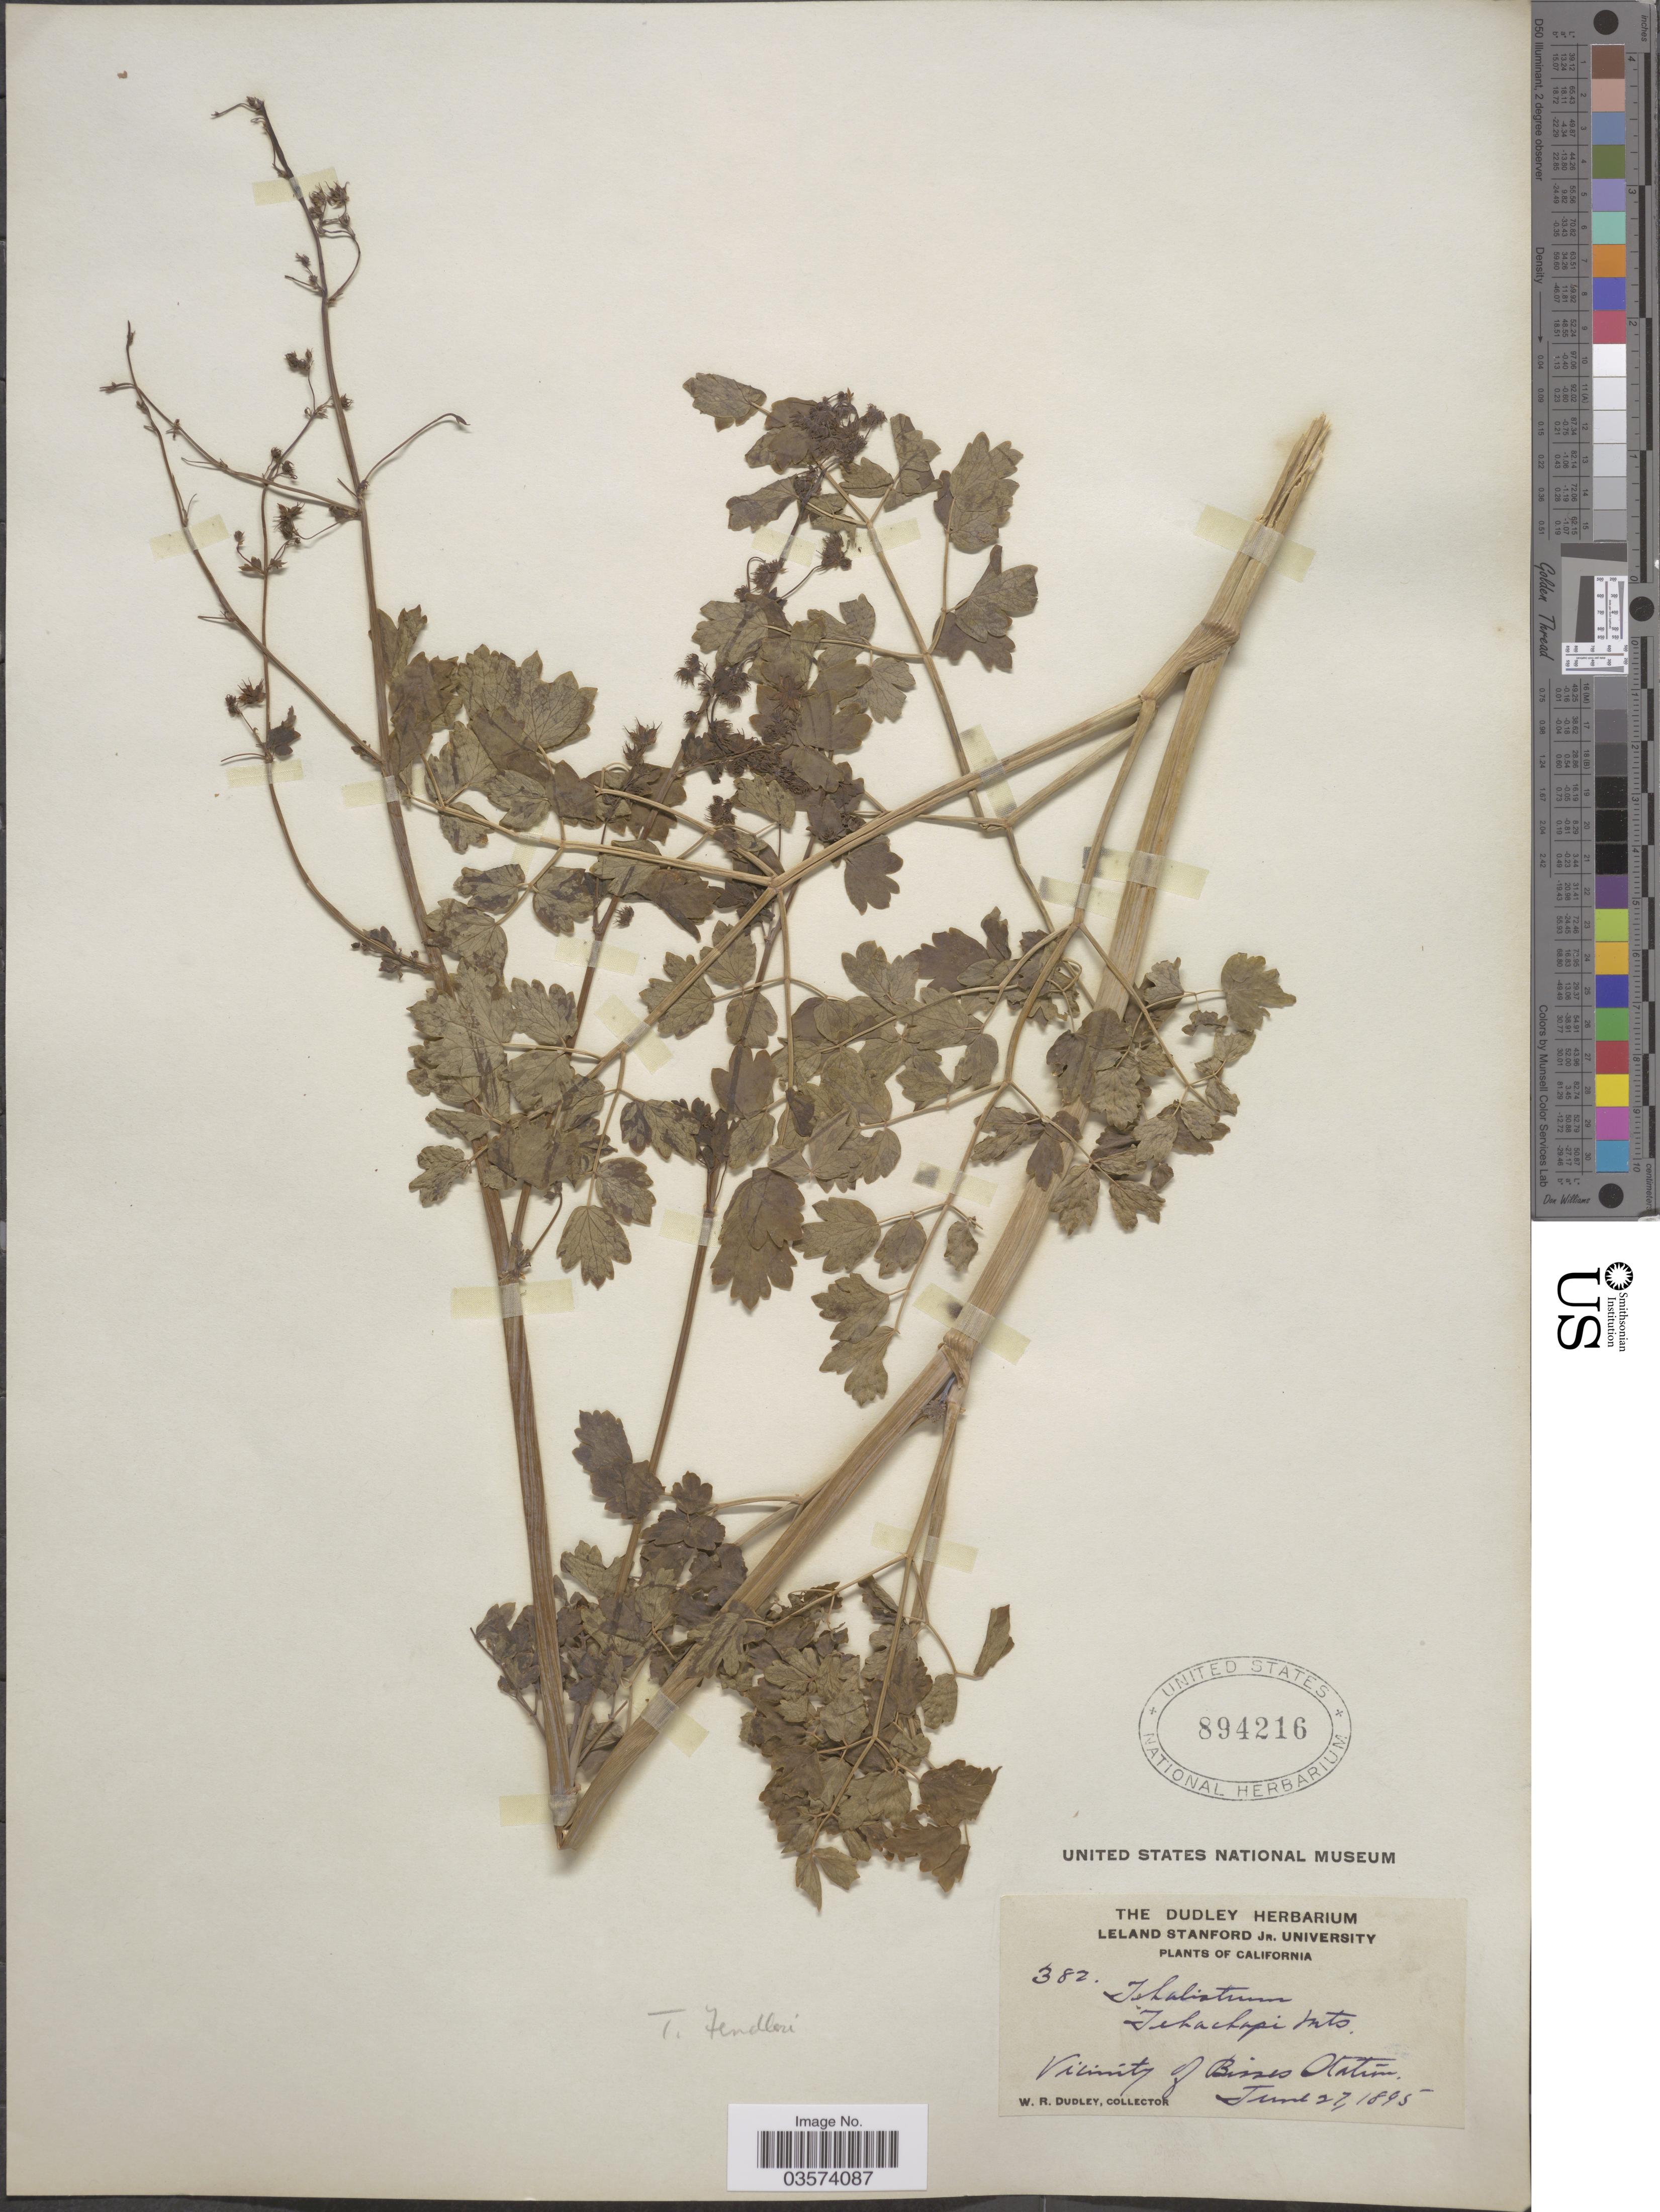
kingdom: Plantae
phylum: Tracheophyta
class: Magnoliopsida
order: Ranunculales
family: Ranunculaceae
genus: Thalictrum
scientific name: Thalictrum fendleri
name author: Engelm. ex A. Gray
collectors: W. Dudley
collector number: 382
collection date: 1895-06-27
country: United States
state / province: California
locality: Tehachapi Mts. Vicinity of Bisses Station.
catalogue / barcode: US 894216